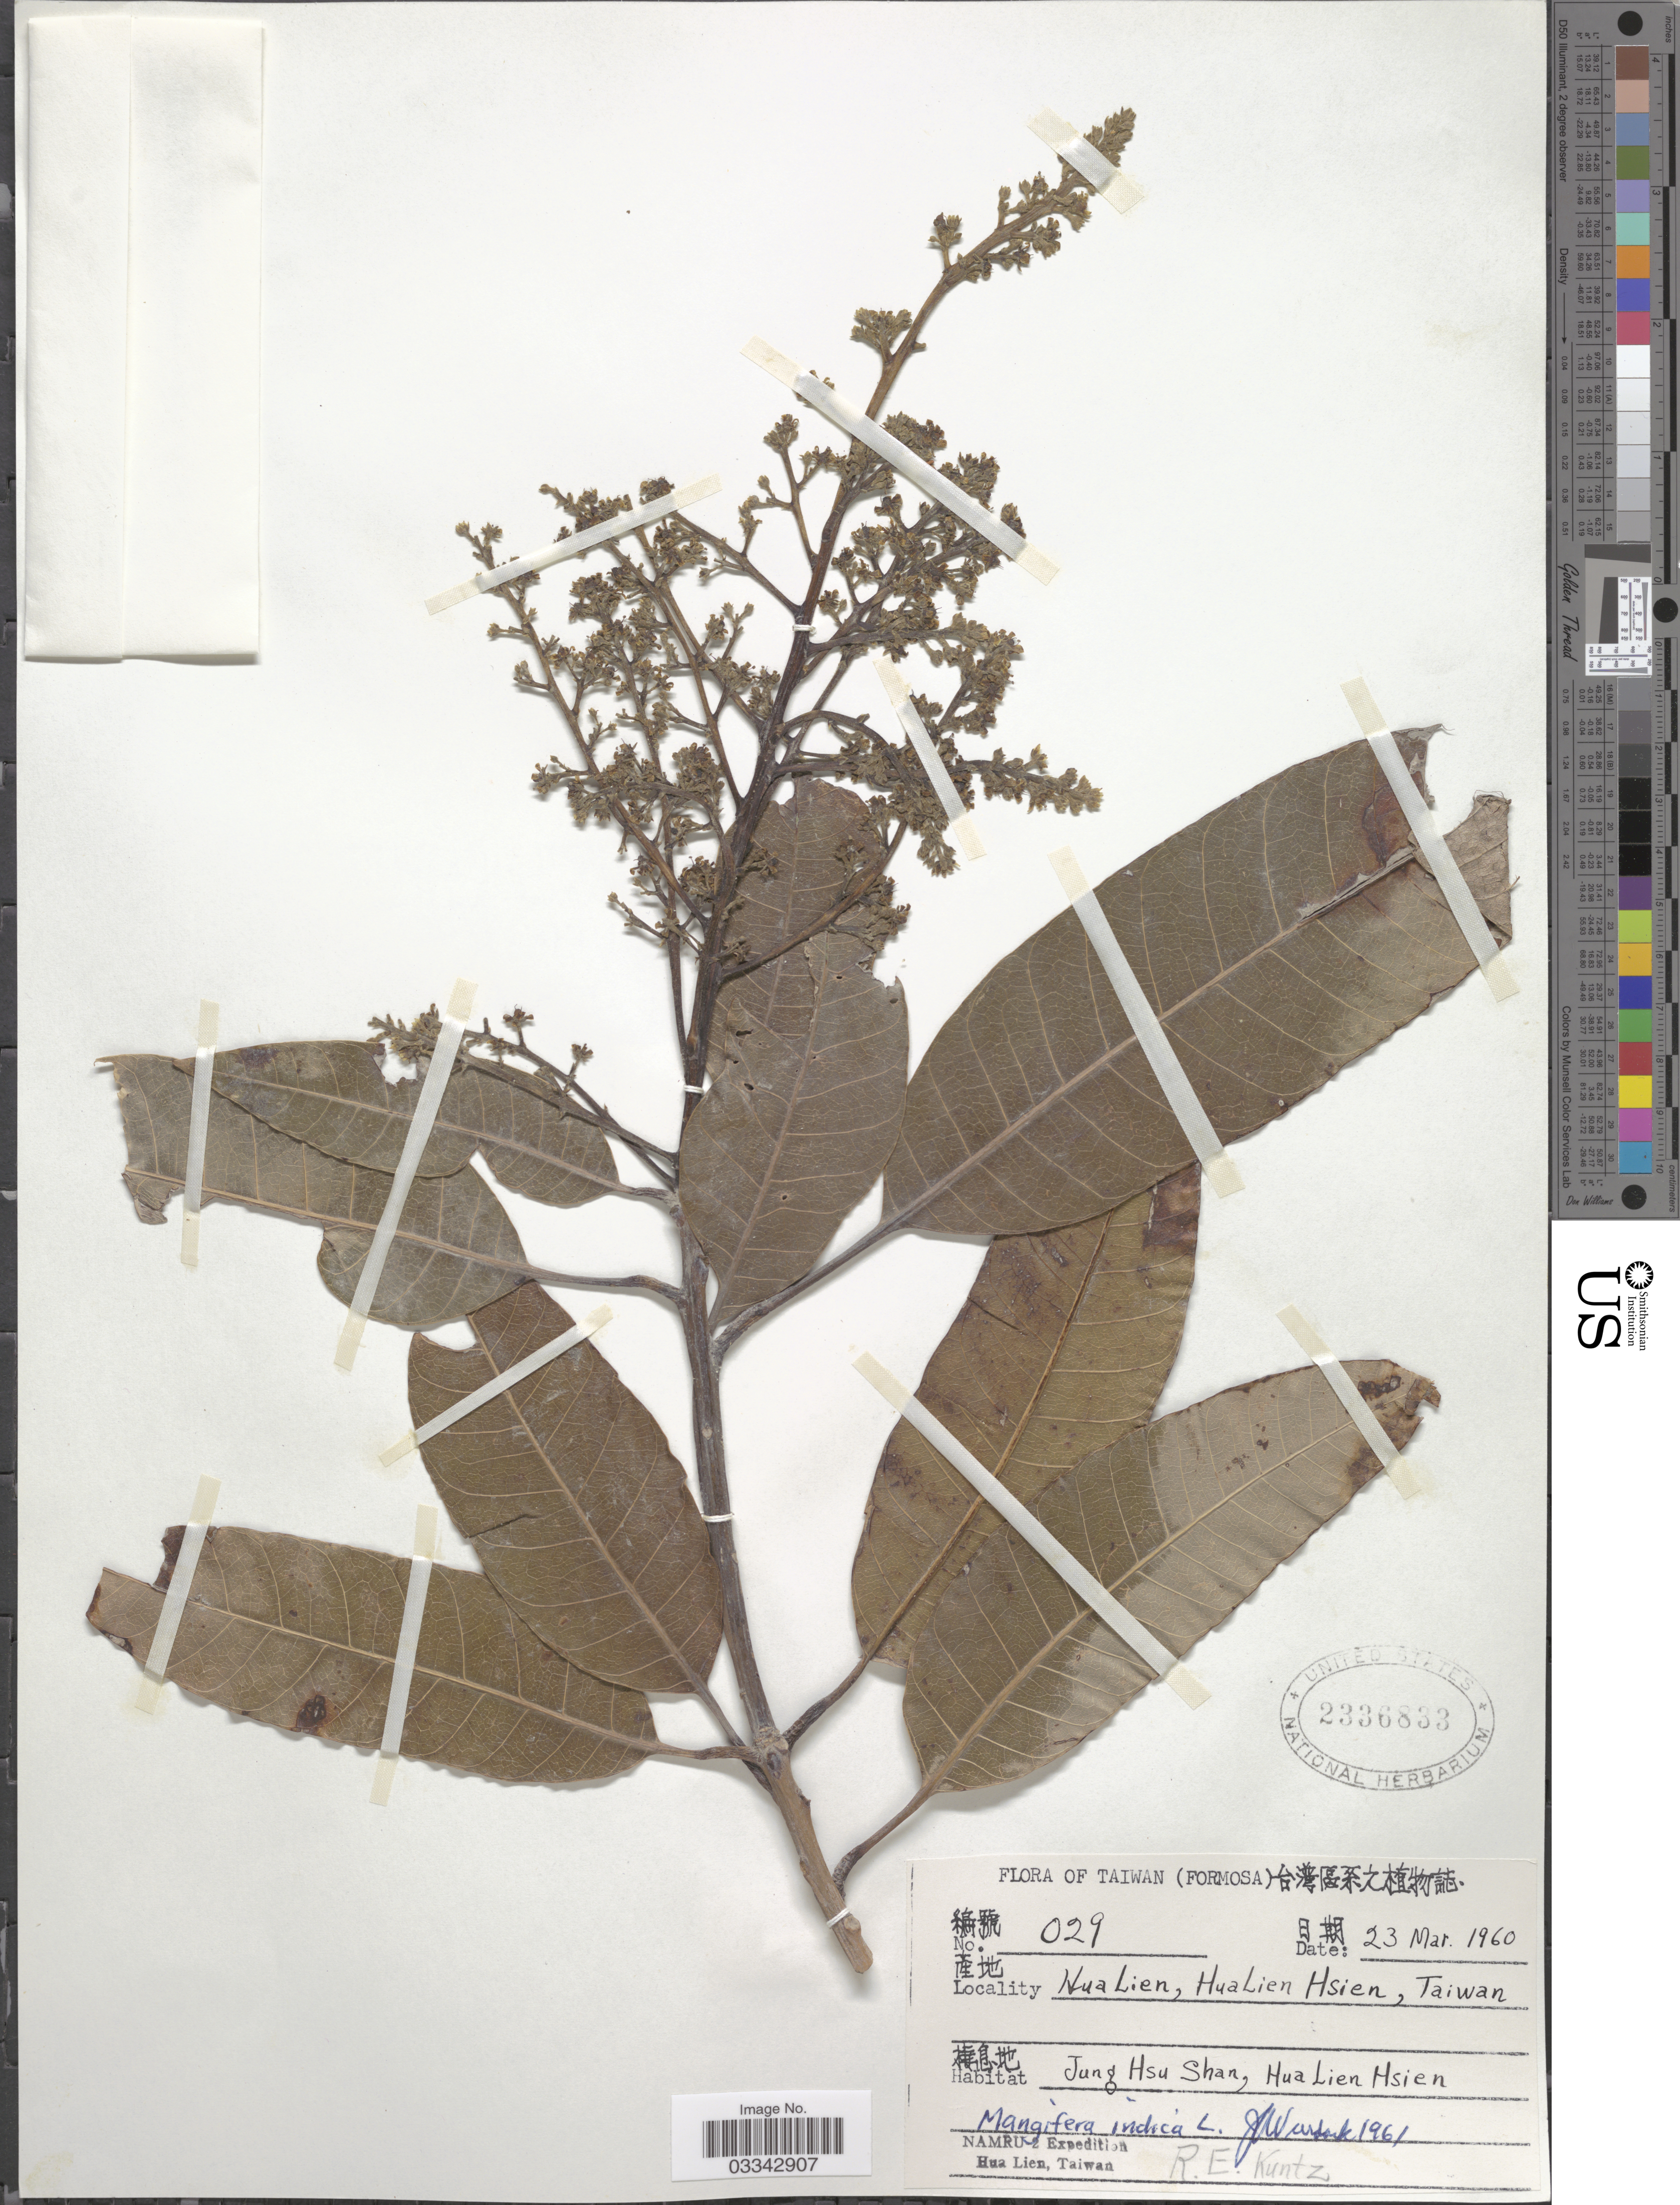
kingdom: Plantae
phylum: Tracheophyta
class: Magnoliopsida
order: Sapindales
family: Anacardiaceae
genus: Mangifera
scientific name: Mangifera indica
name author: L.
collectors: R. E. Kuntz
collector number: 029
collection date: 1960-03-23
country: Taiwan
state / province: Hualien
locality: (Formosa). Jung Hsu Shan, Hua Lien Hsien.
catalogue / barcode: US 2336833